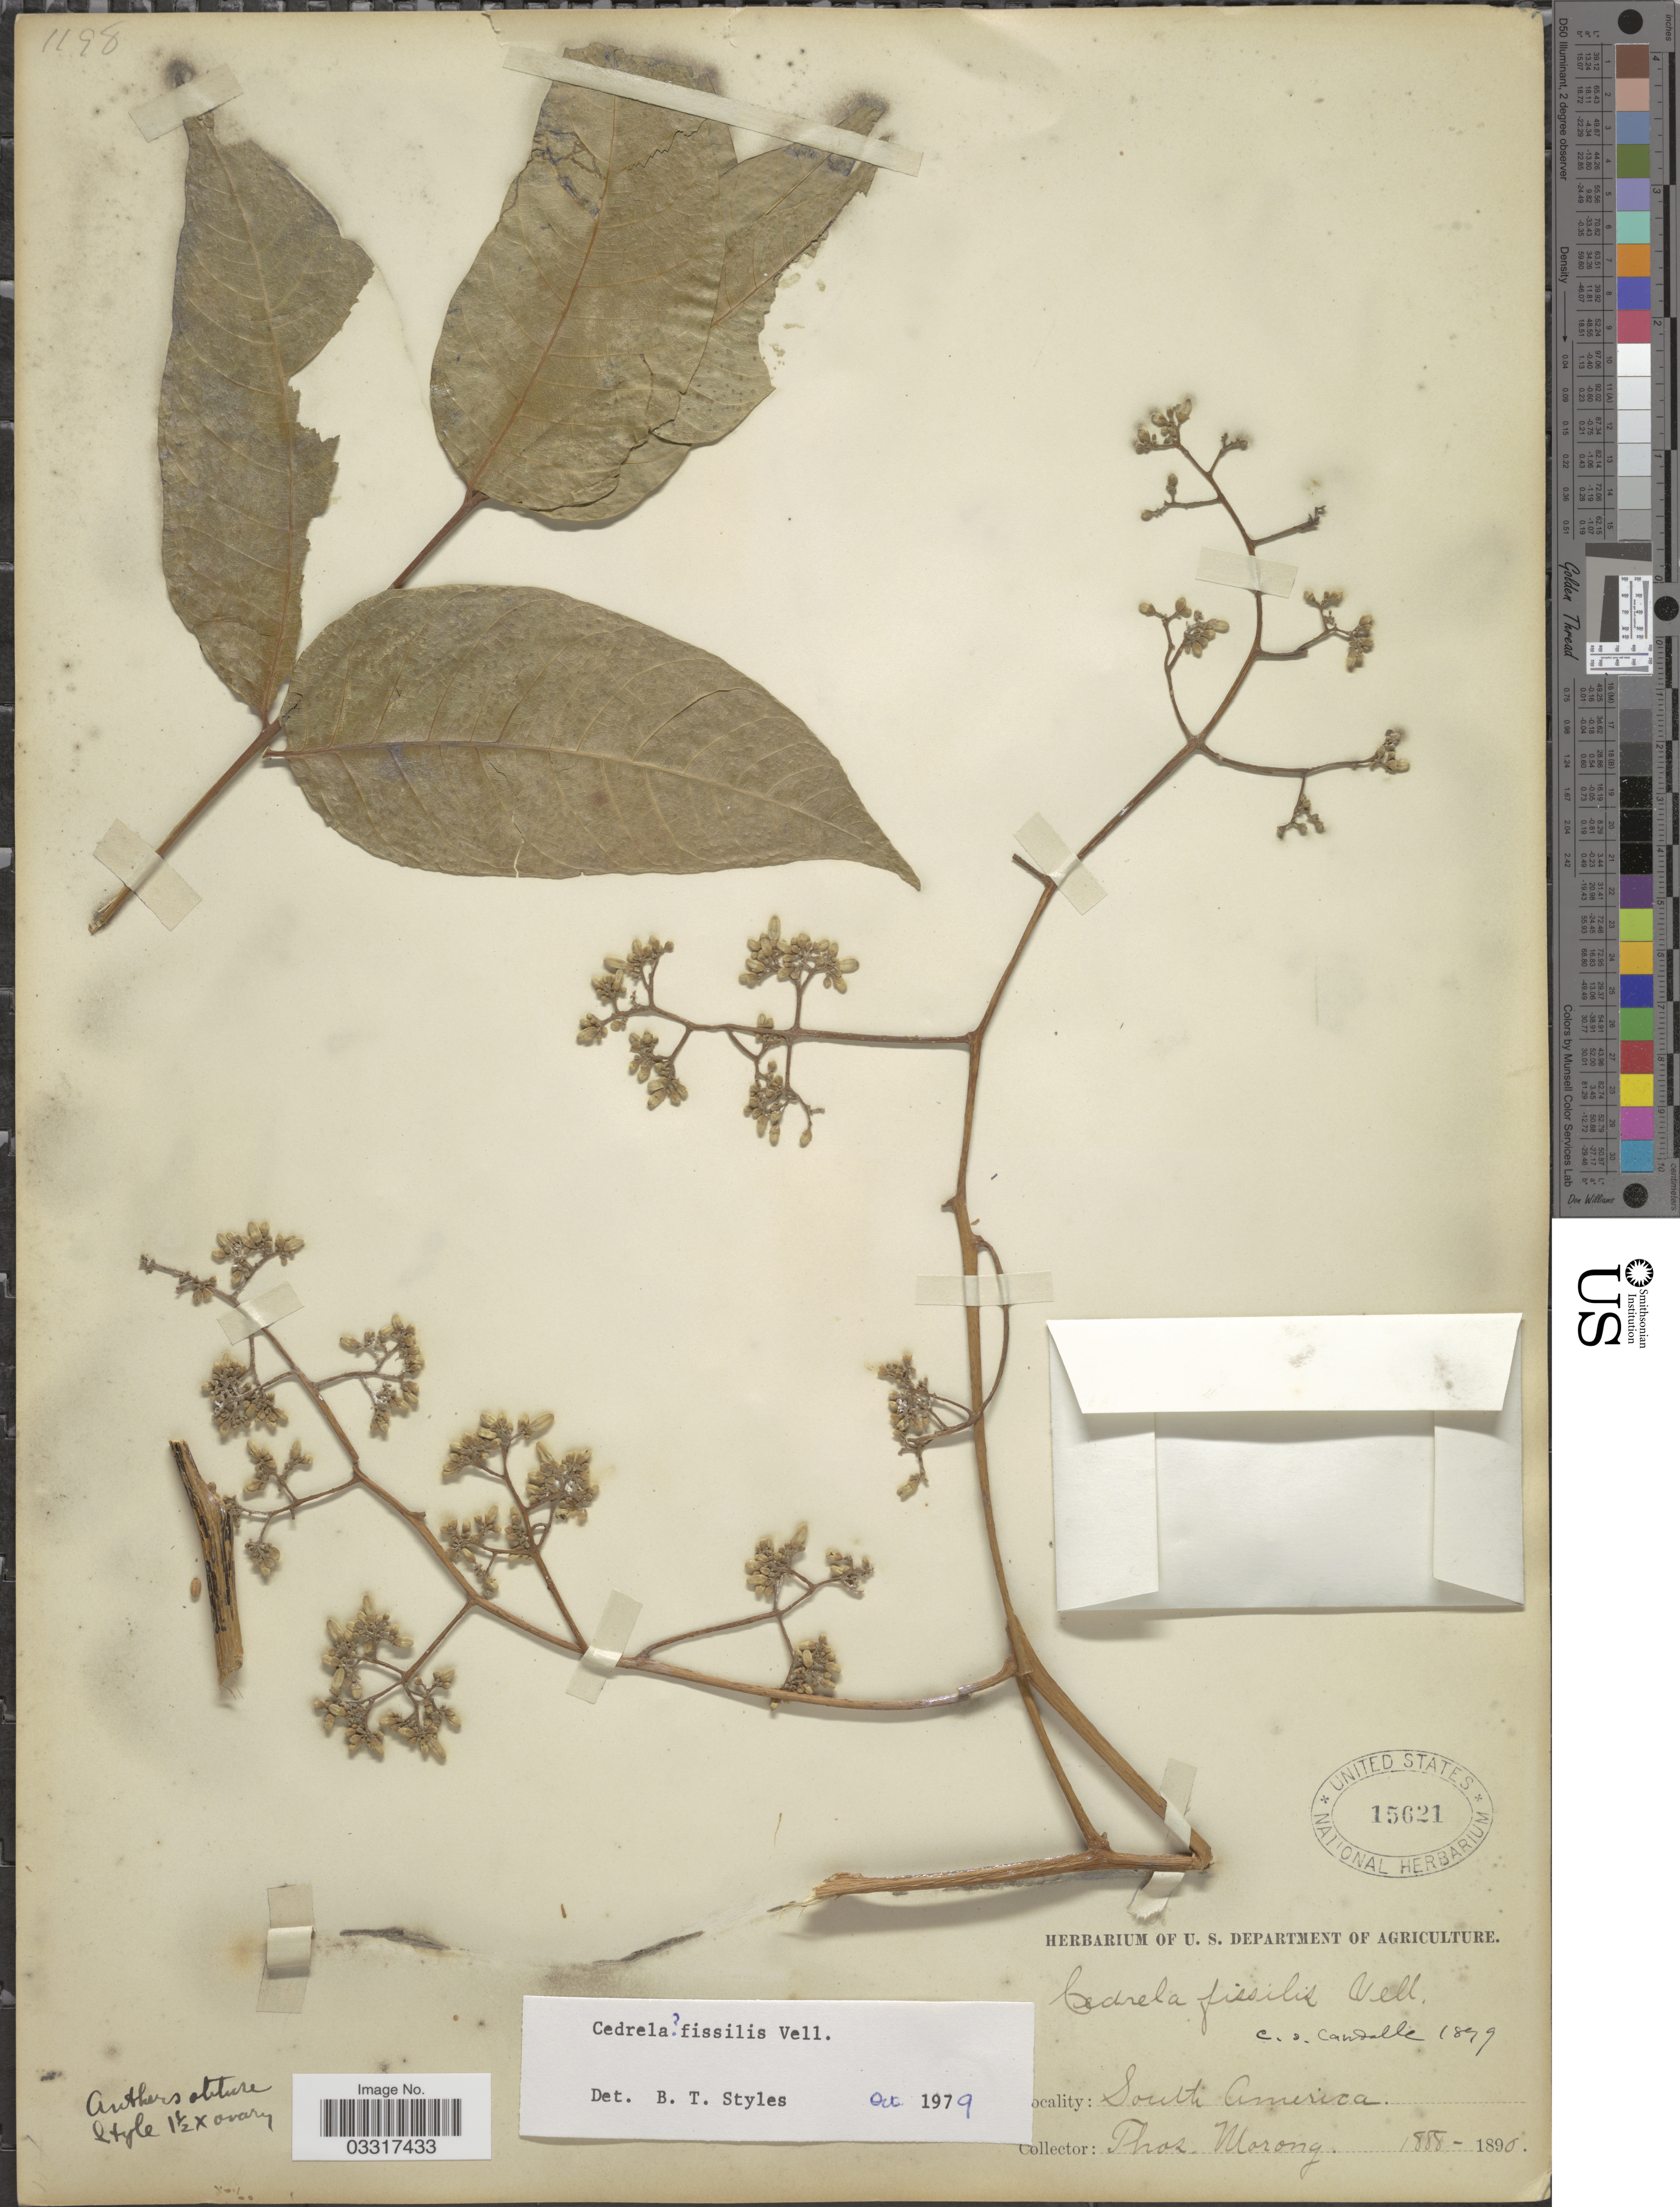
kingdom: Plantae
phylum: Tracheophyta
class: Magnoliopsida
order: Sapindales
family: Meliaceae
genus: Cedrela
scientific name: Cedrela fissilis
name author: Vell.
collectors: ex herb. T. Morong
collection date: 1888/1890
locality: South America.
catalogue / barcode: US 15621